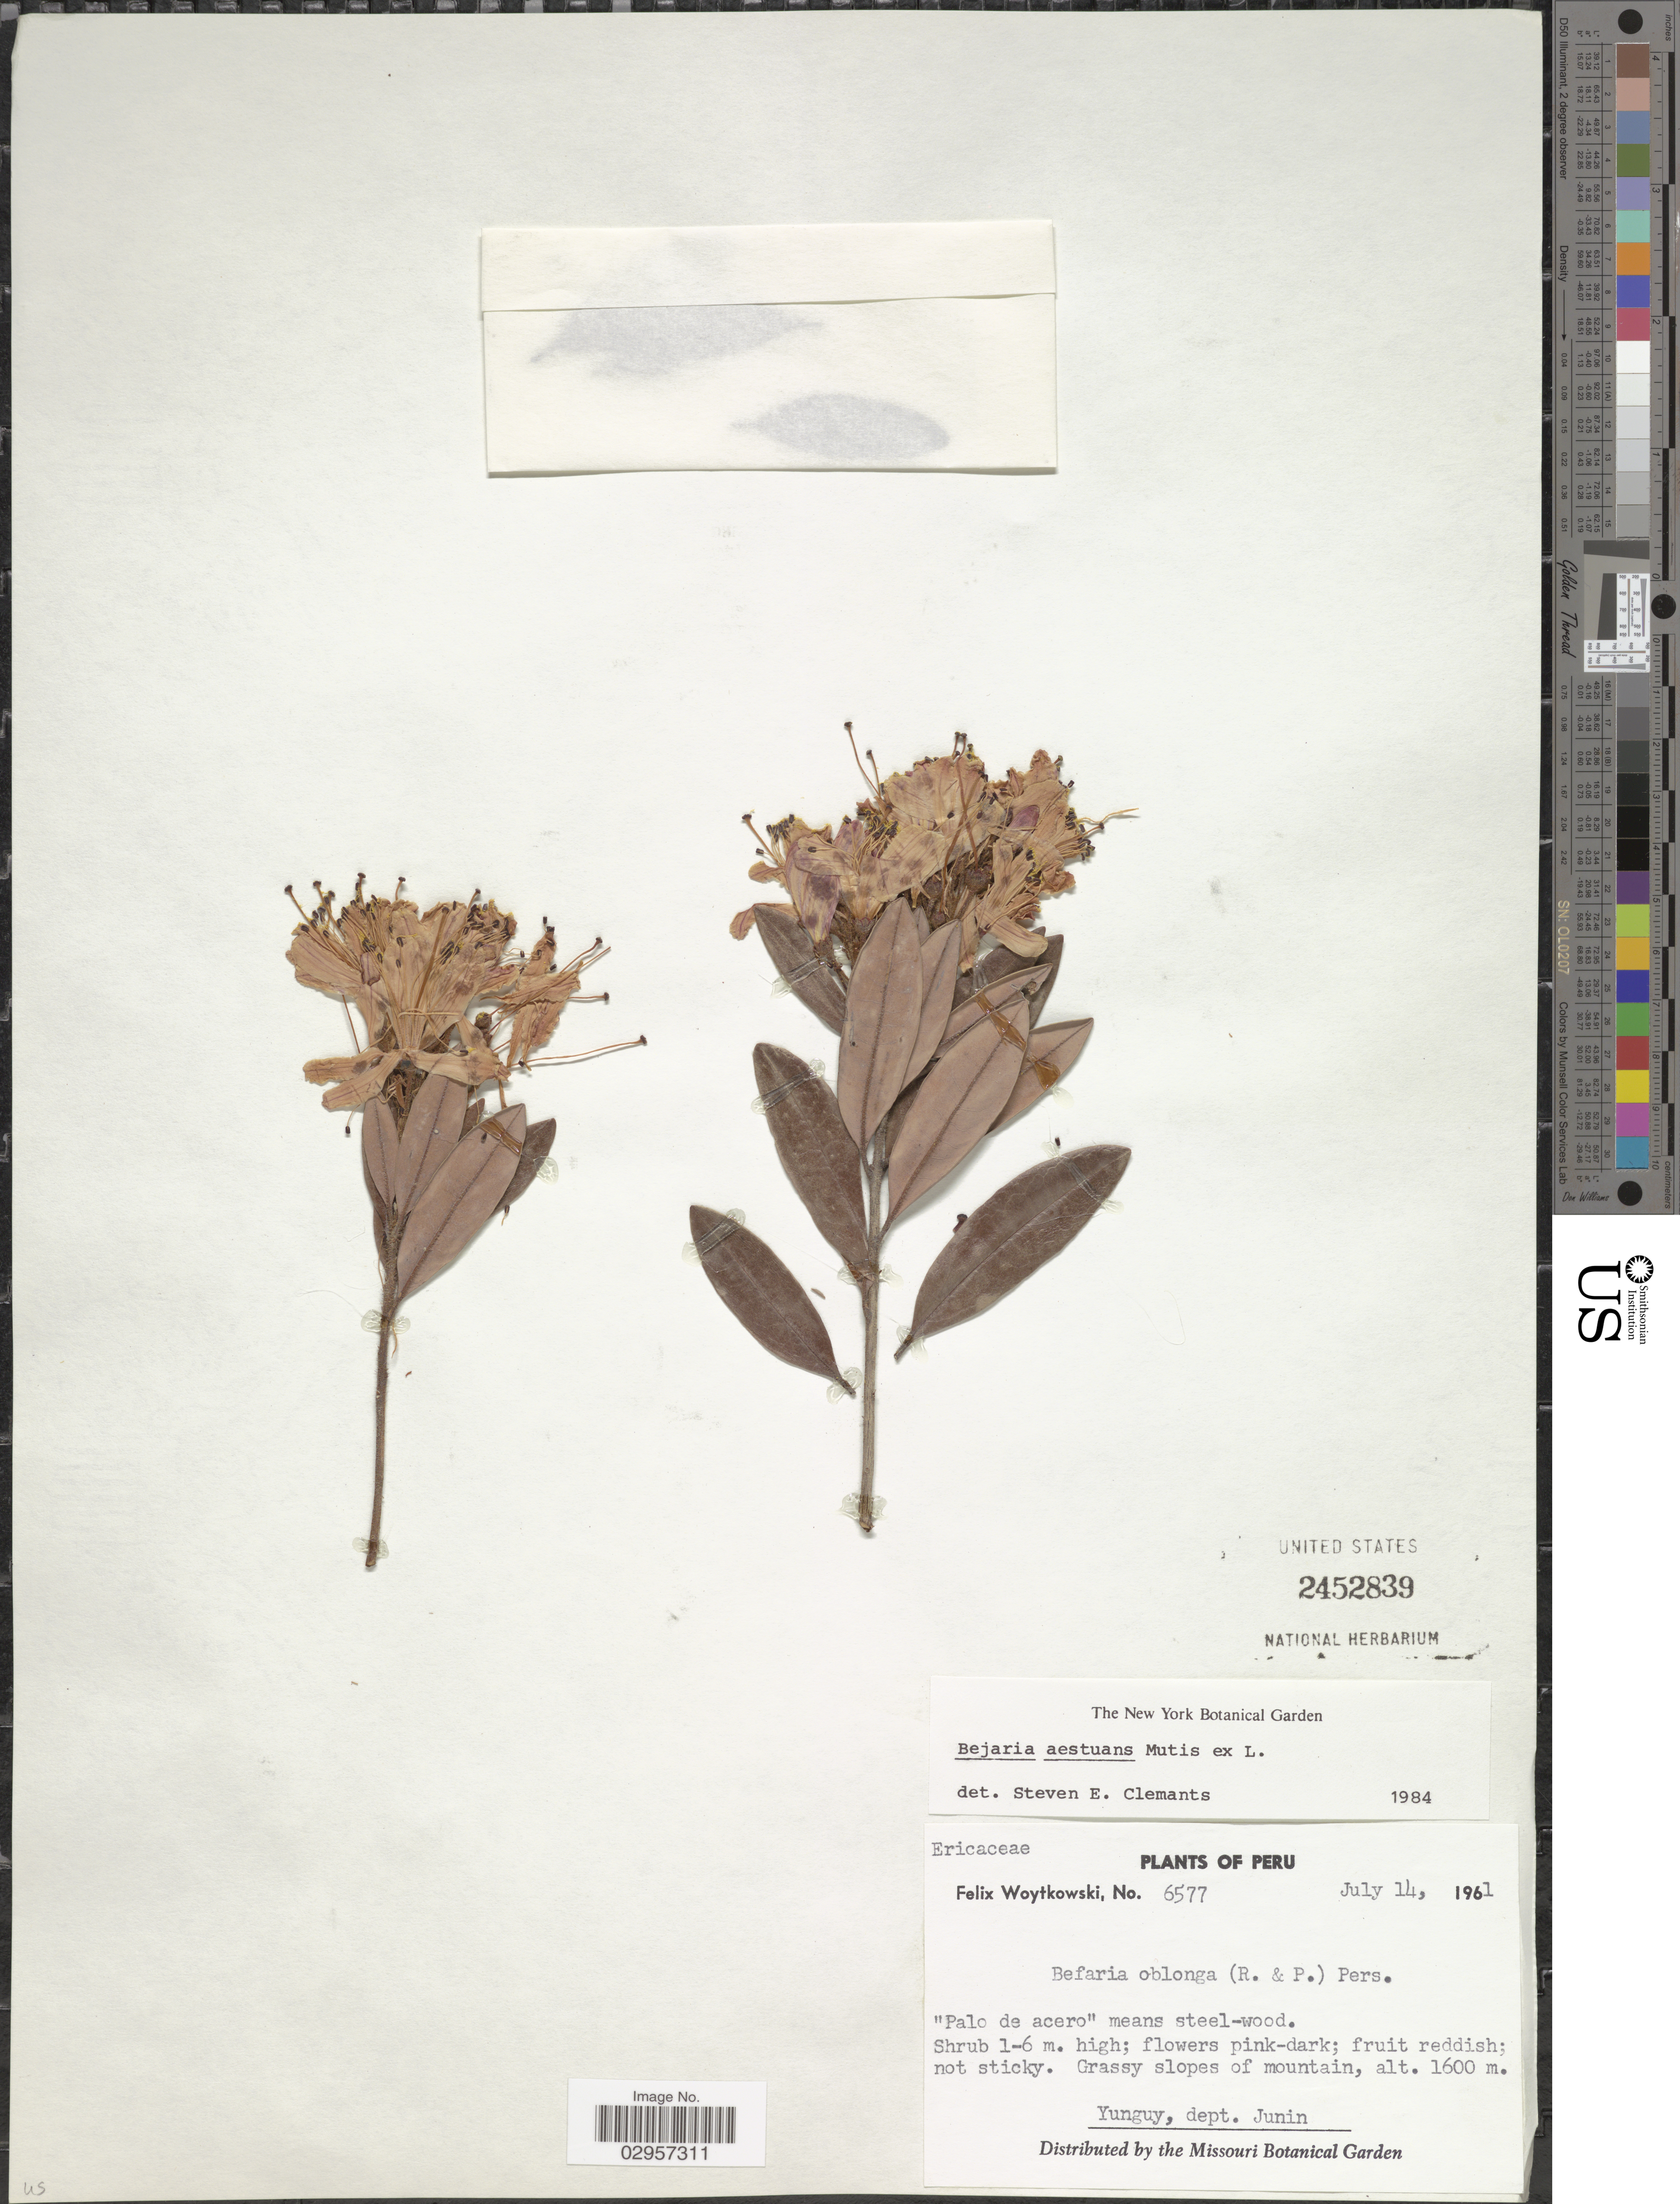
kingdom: Plantae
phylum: Tracheophyta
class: Magnoliopsida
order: Ericales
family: Ericaceae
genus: Befaria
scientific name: Befaria aestuans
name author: Mutis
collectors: F. Woytkowski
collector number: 6577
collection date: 1961-07-14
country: Peru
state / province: Junín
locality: Yunguy, dept. Junin.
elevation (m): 1600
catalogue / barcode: US 2452839